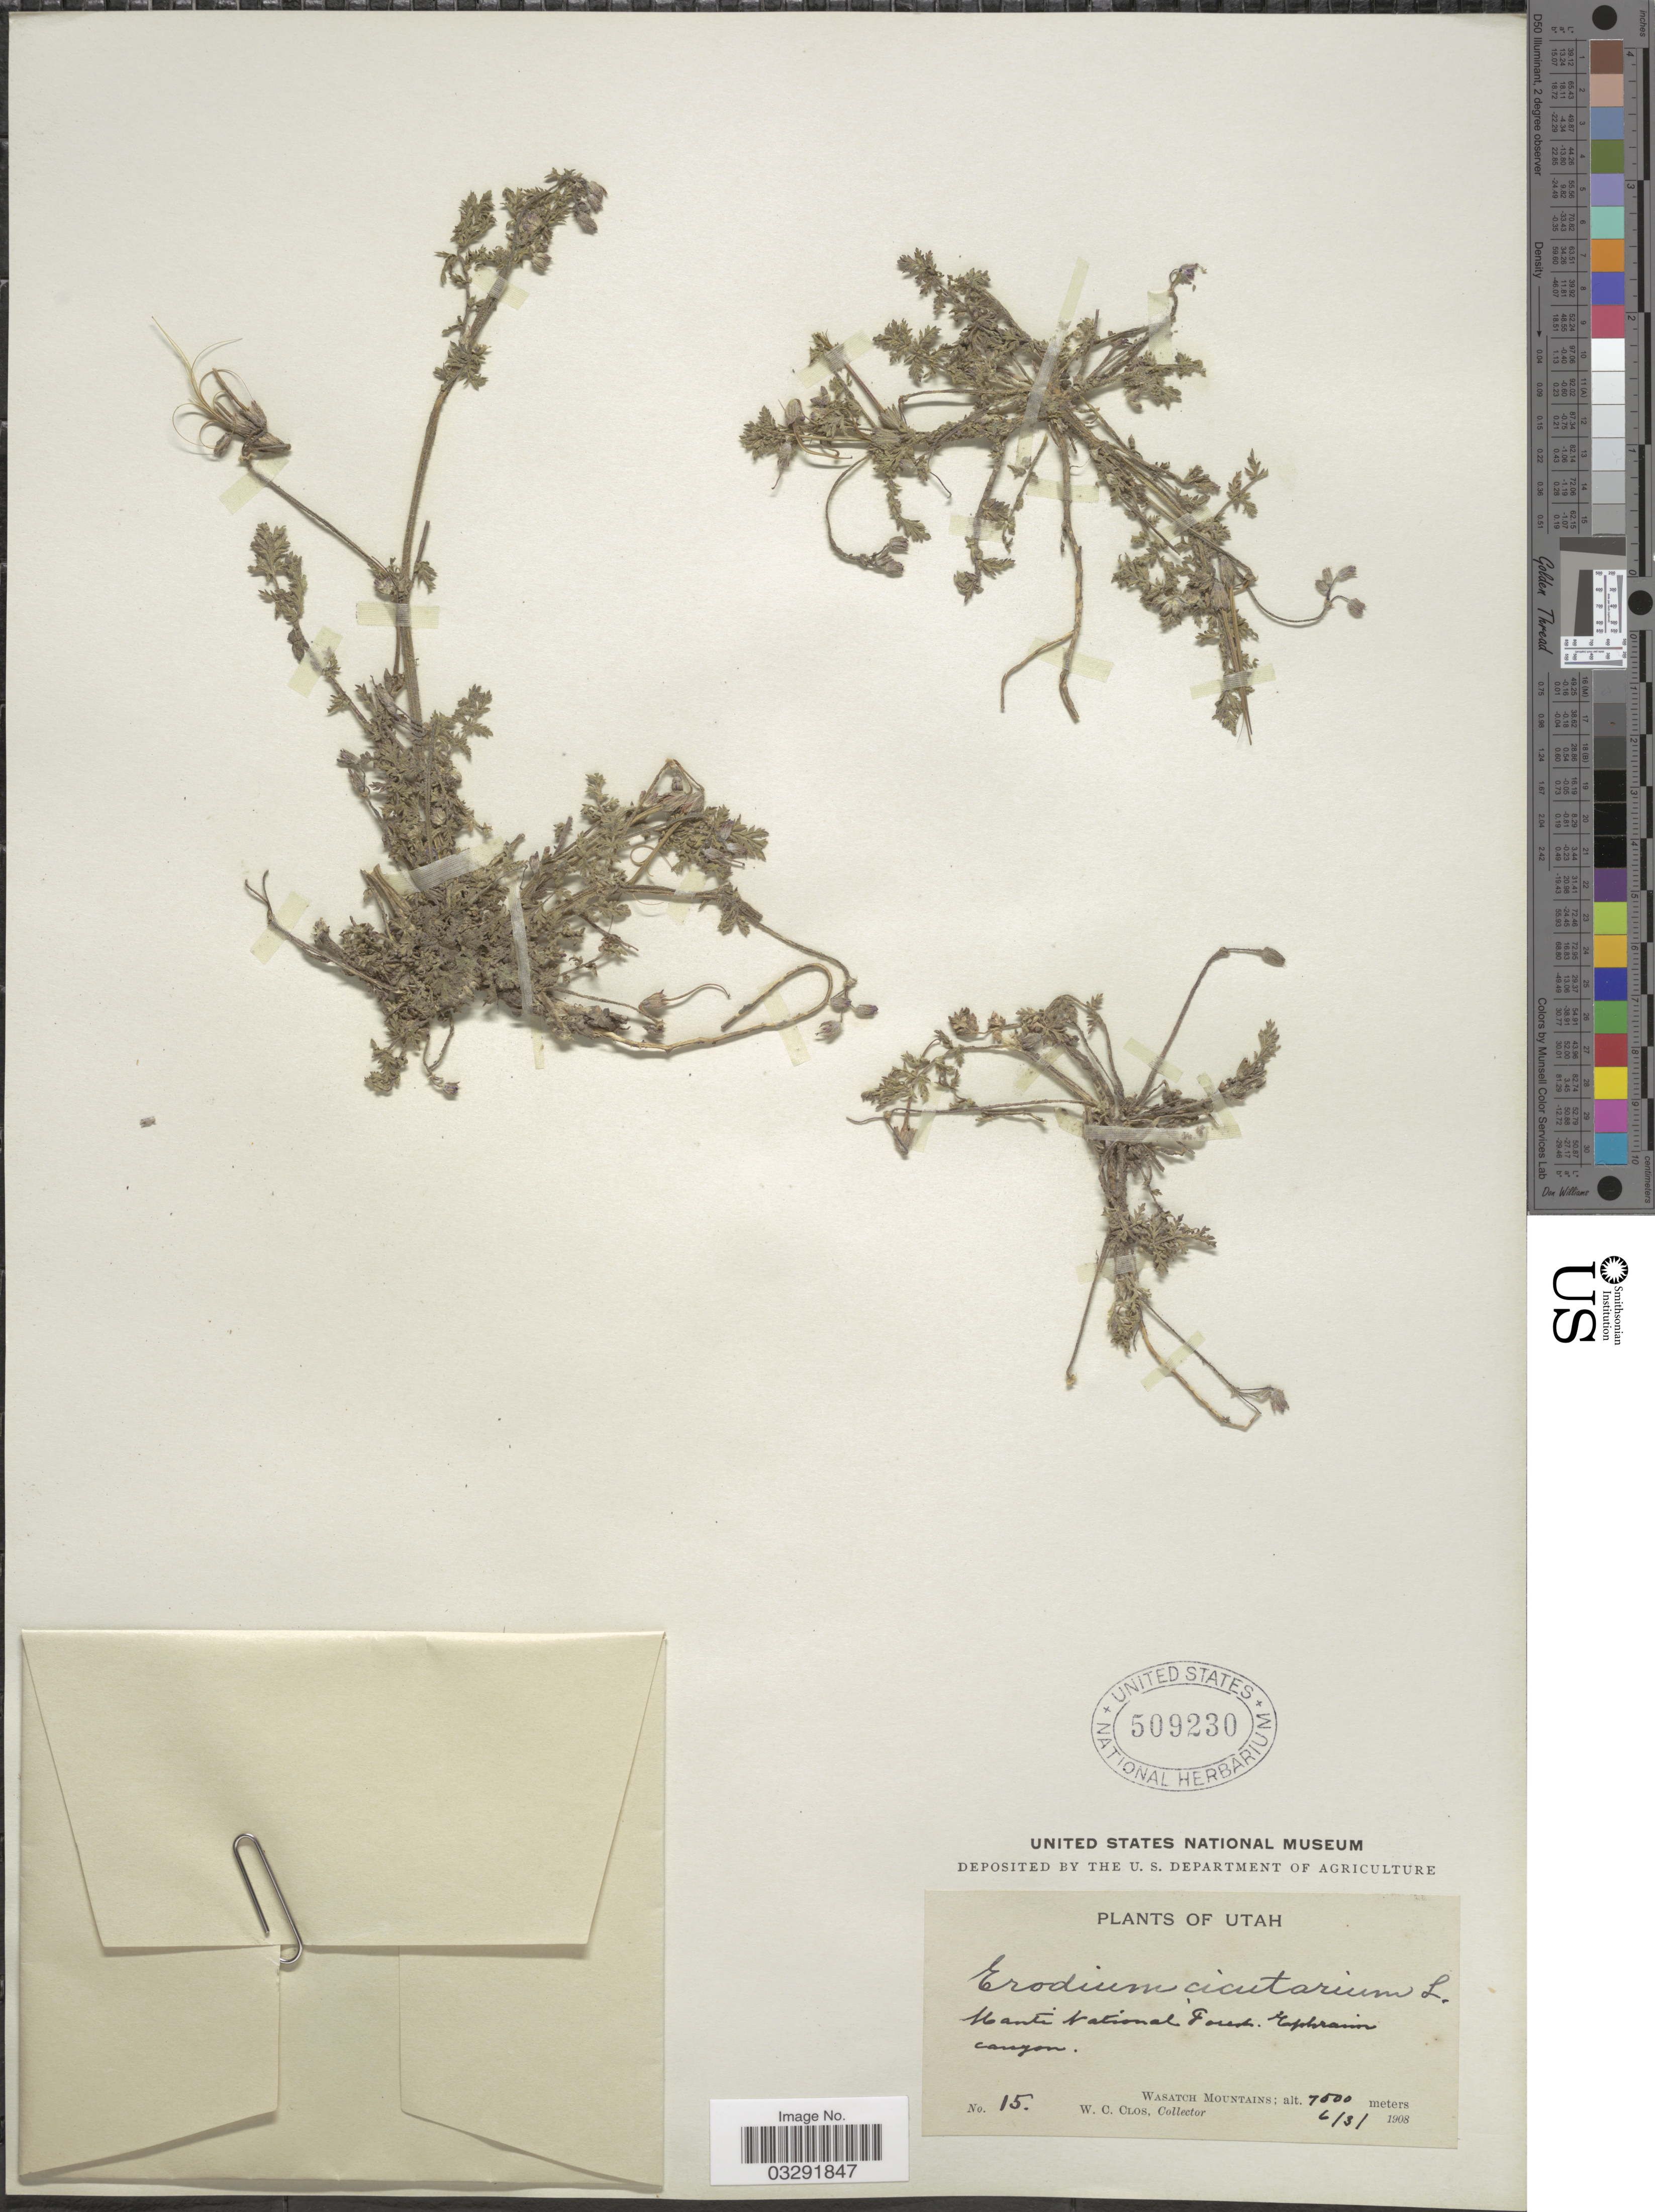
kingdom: Plantae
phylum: Tracheophyta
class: Magnoliopsida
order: Geraniales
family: Geraniaceae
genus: Erodium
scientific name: Erodium cicutarium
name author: (L.) L'Hér.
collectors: W. C. Clos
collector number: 15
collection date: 1908-06-03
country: United States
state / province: Utah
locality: Manti National Forest. Ephraim canyon. Wasatch Mountains.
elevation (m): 7000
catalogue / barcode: US 509230